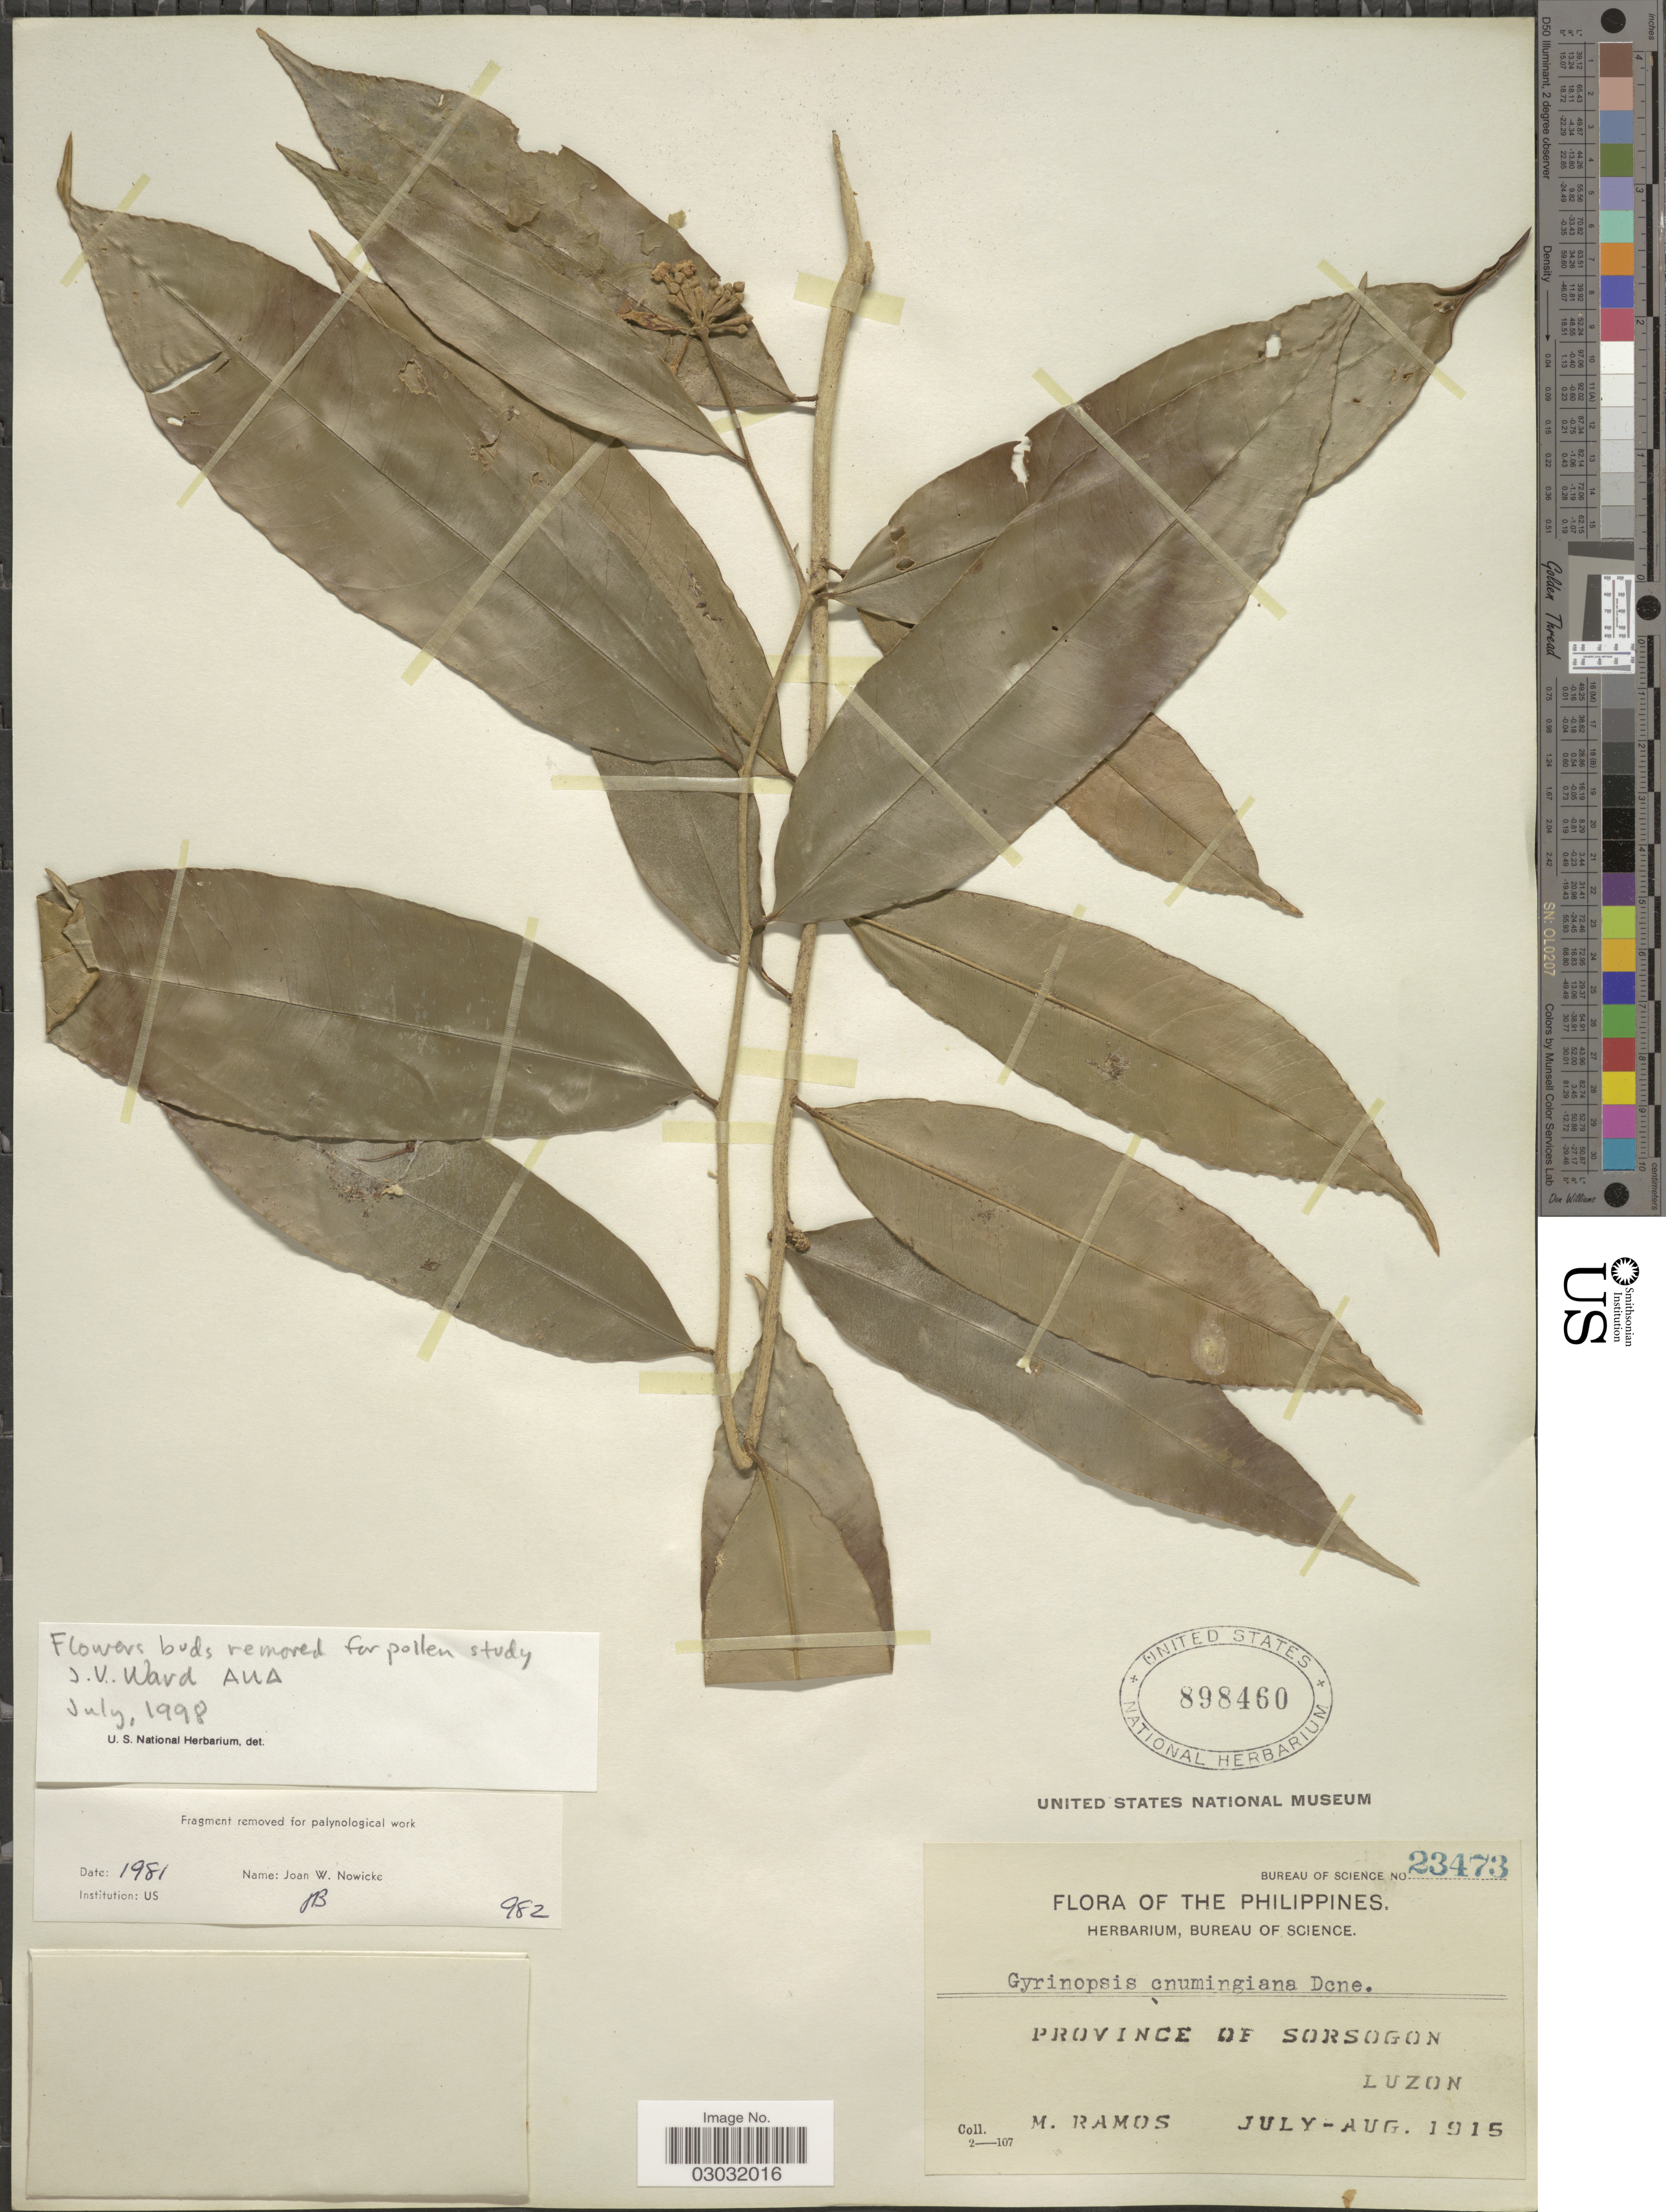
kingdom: Plantae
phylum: Tracheophyta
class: Magnoliopsida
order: Malvales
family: Thymelaeaceae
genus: Aquilaria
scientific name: Aquilaria cumingiana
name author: (Decne.) Ridl.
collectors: M. Ramos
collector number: Bueau of Science 23473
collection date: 1915-07/1915-08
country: Philippines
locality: Province of Sorsogon, Luzon.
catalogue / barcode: US 898460